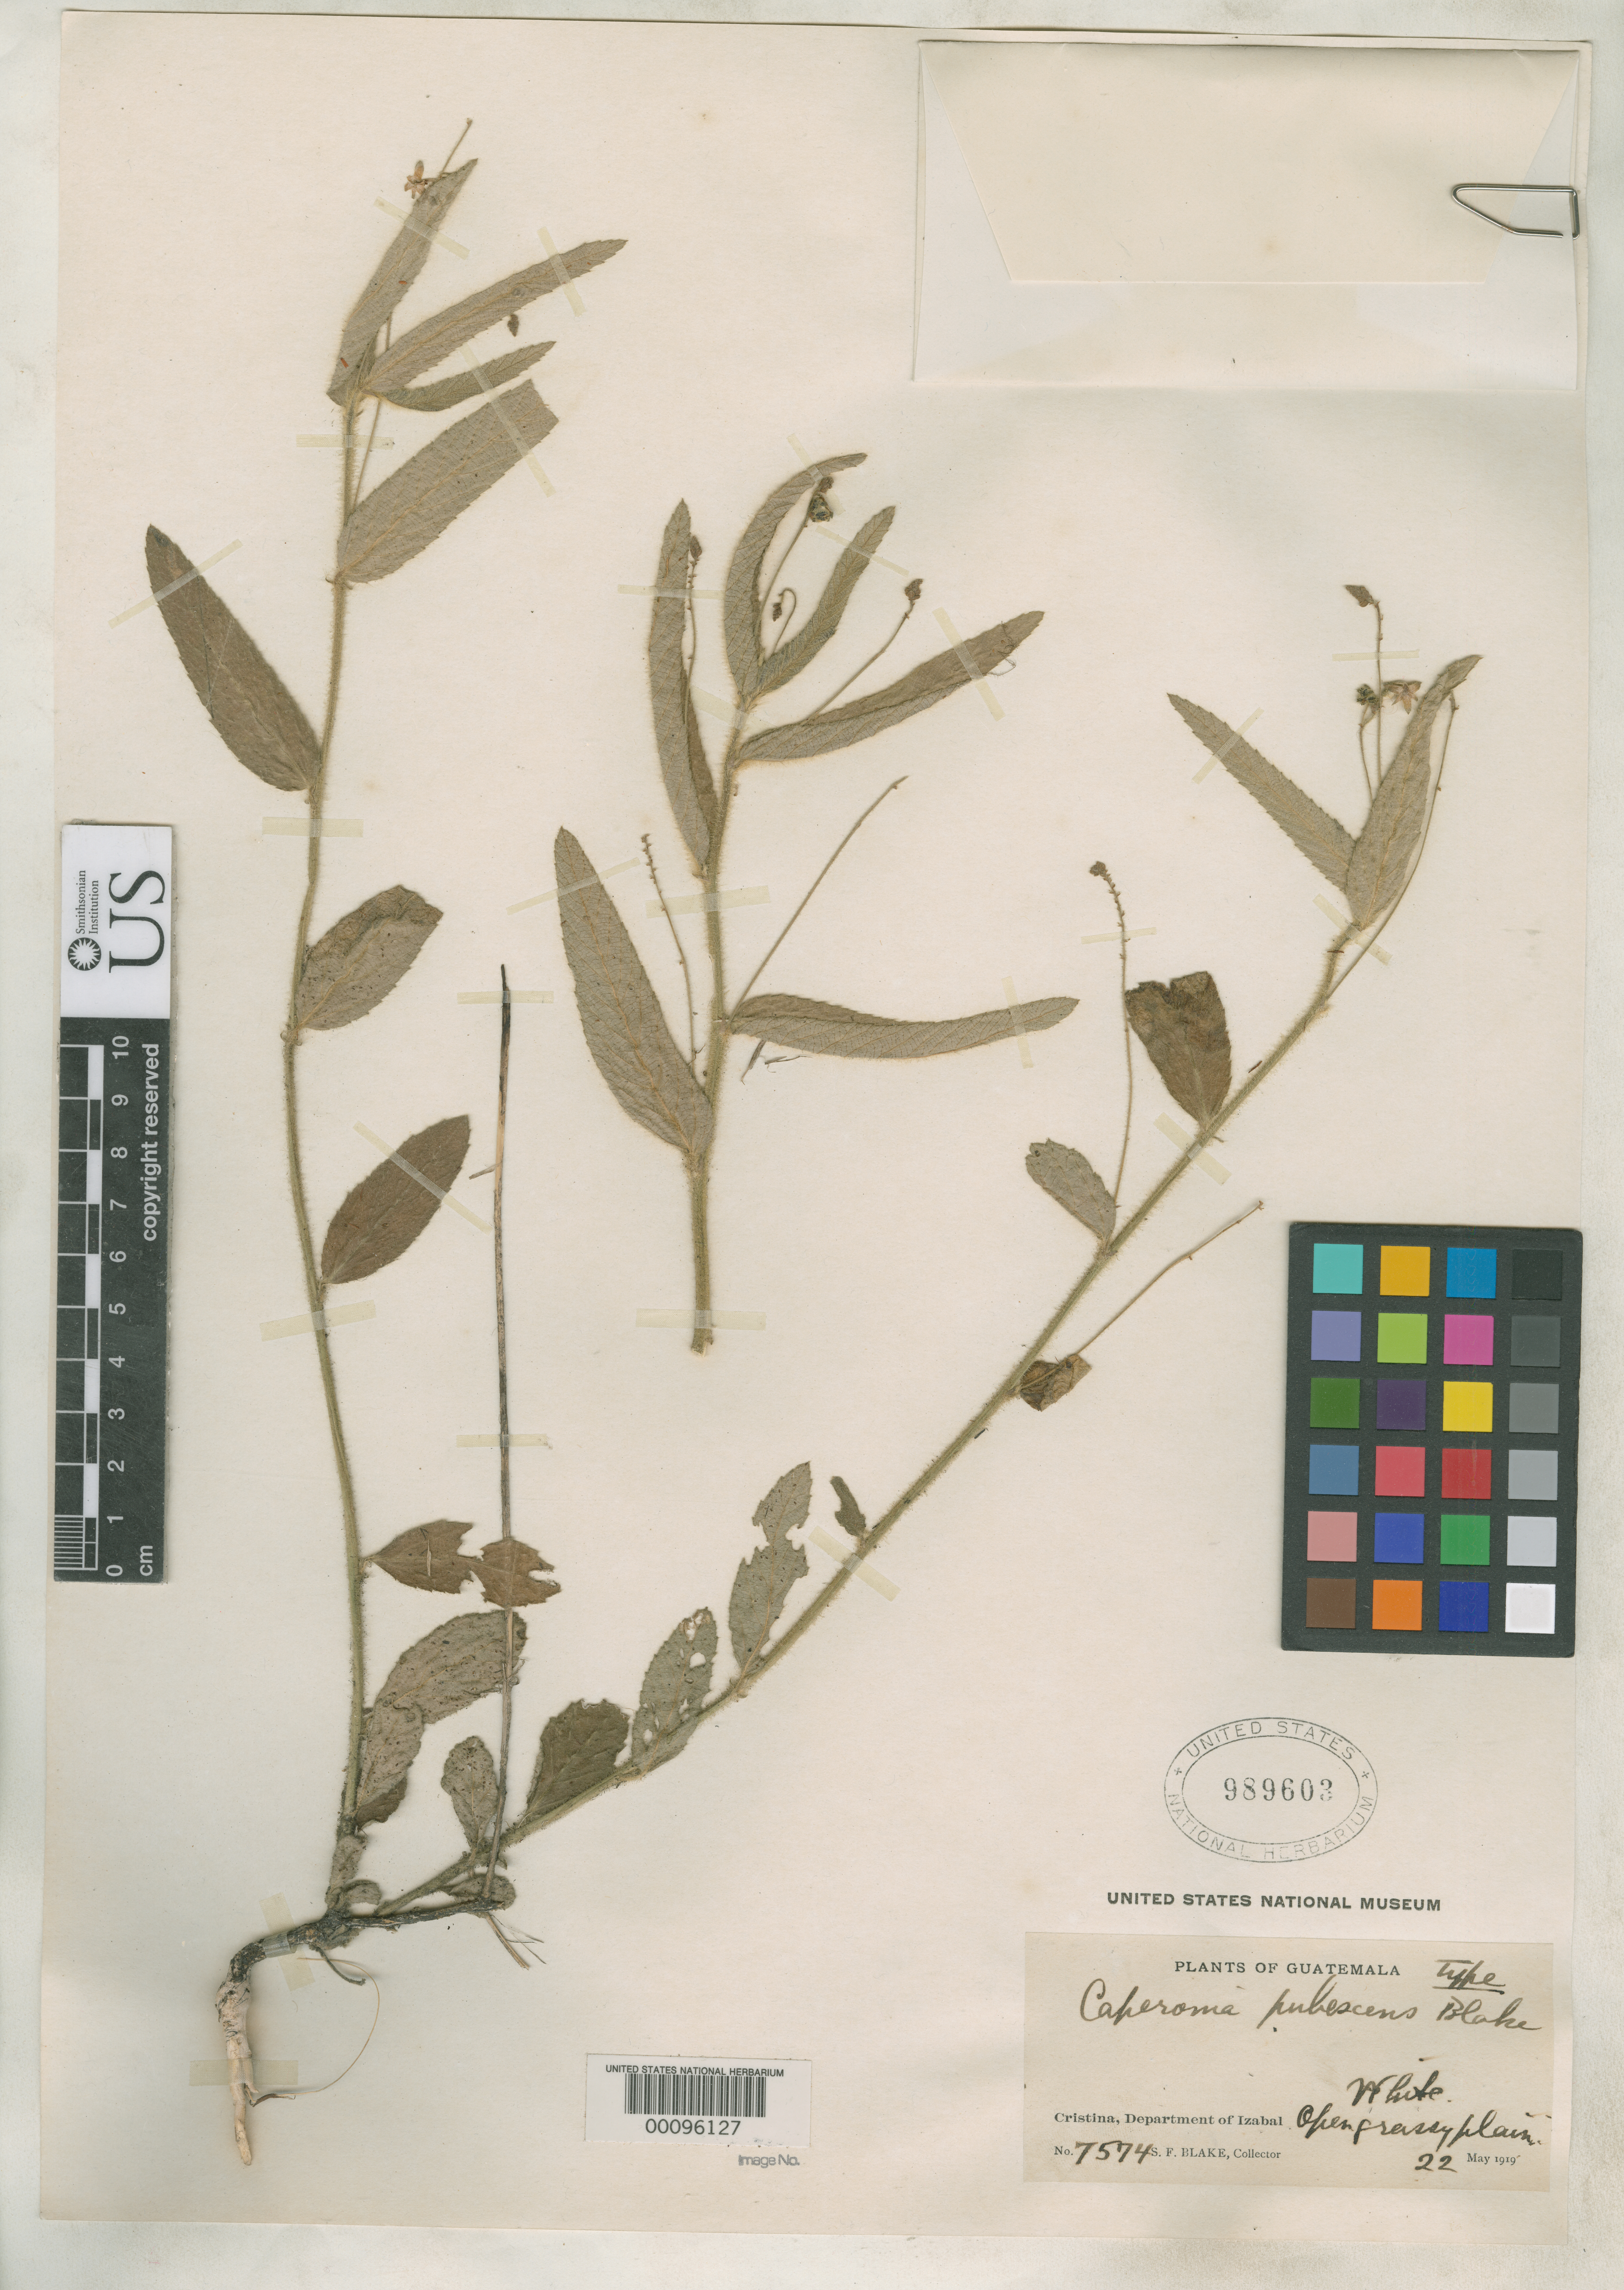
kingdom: Plantae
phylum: Tracheophyta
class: Magnoliopsida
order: Malpighiales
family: Euphorbiaceae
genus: Caperonia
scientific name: Caperonia pubescens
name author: S.F. Blake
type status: Holotype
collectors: S. Blake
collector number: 7574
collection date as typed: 22 May 1919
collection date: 1919-05-22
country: Guatemala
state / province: Izabal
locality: Cristina.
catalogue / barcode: US 989603